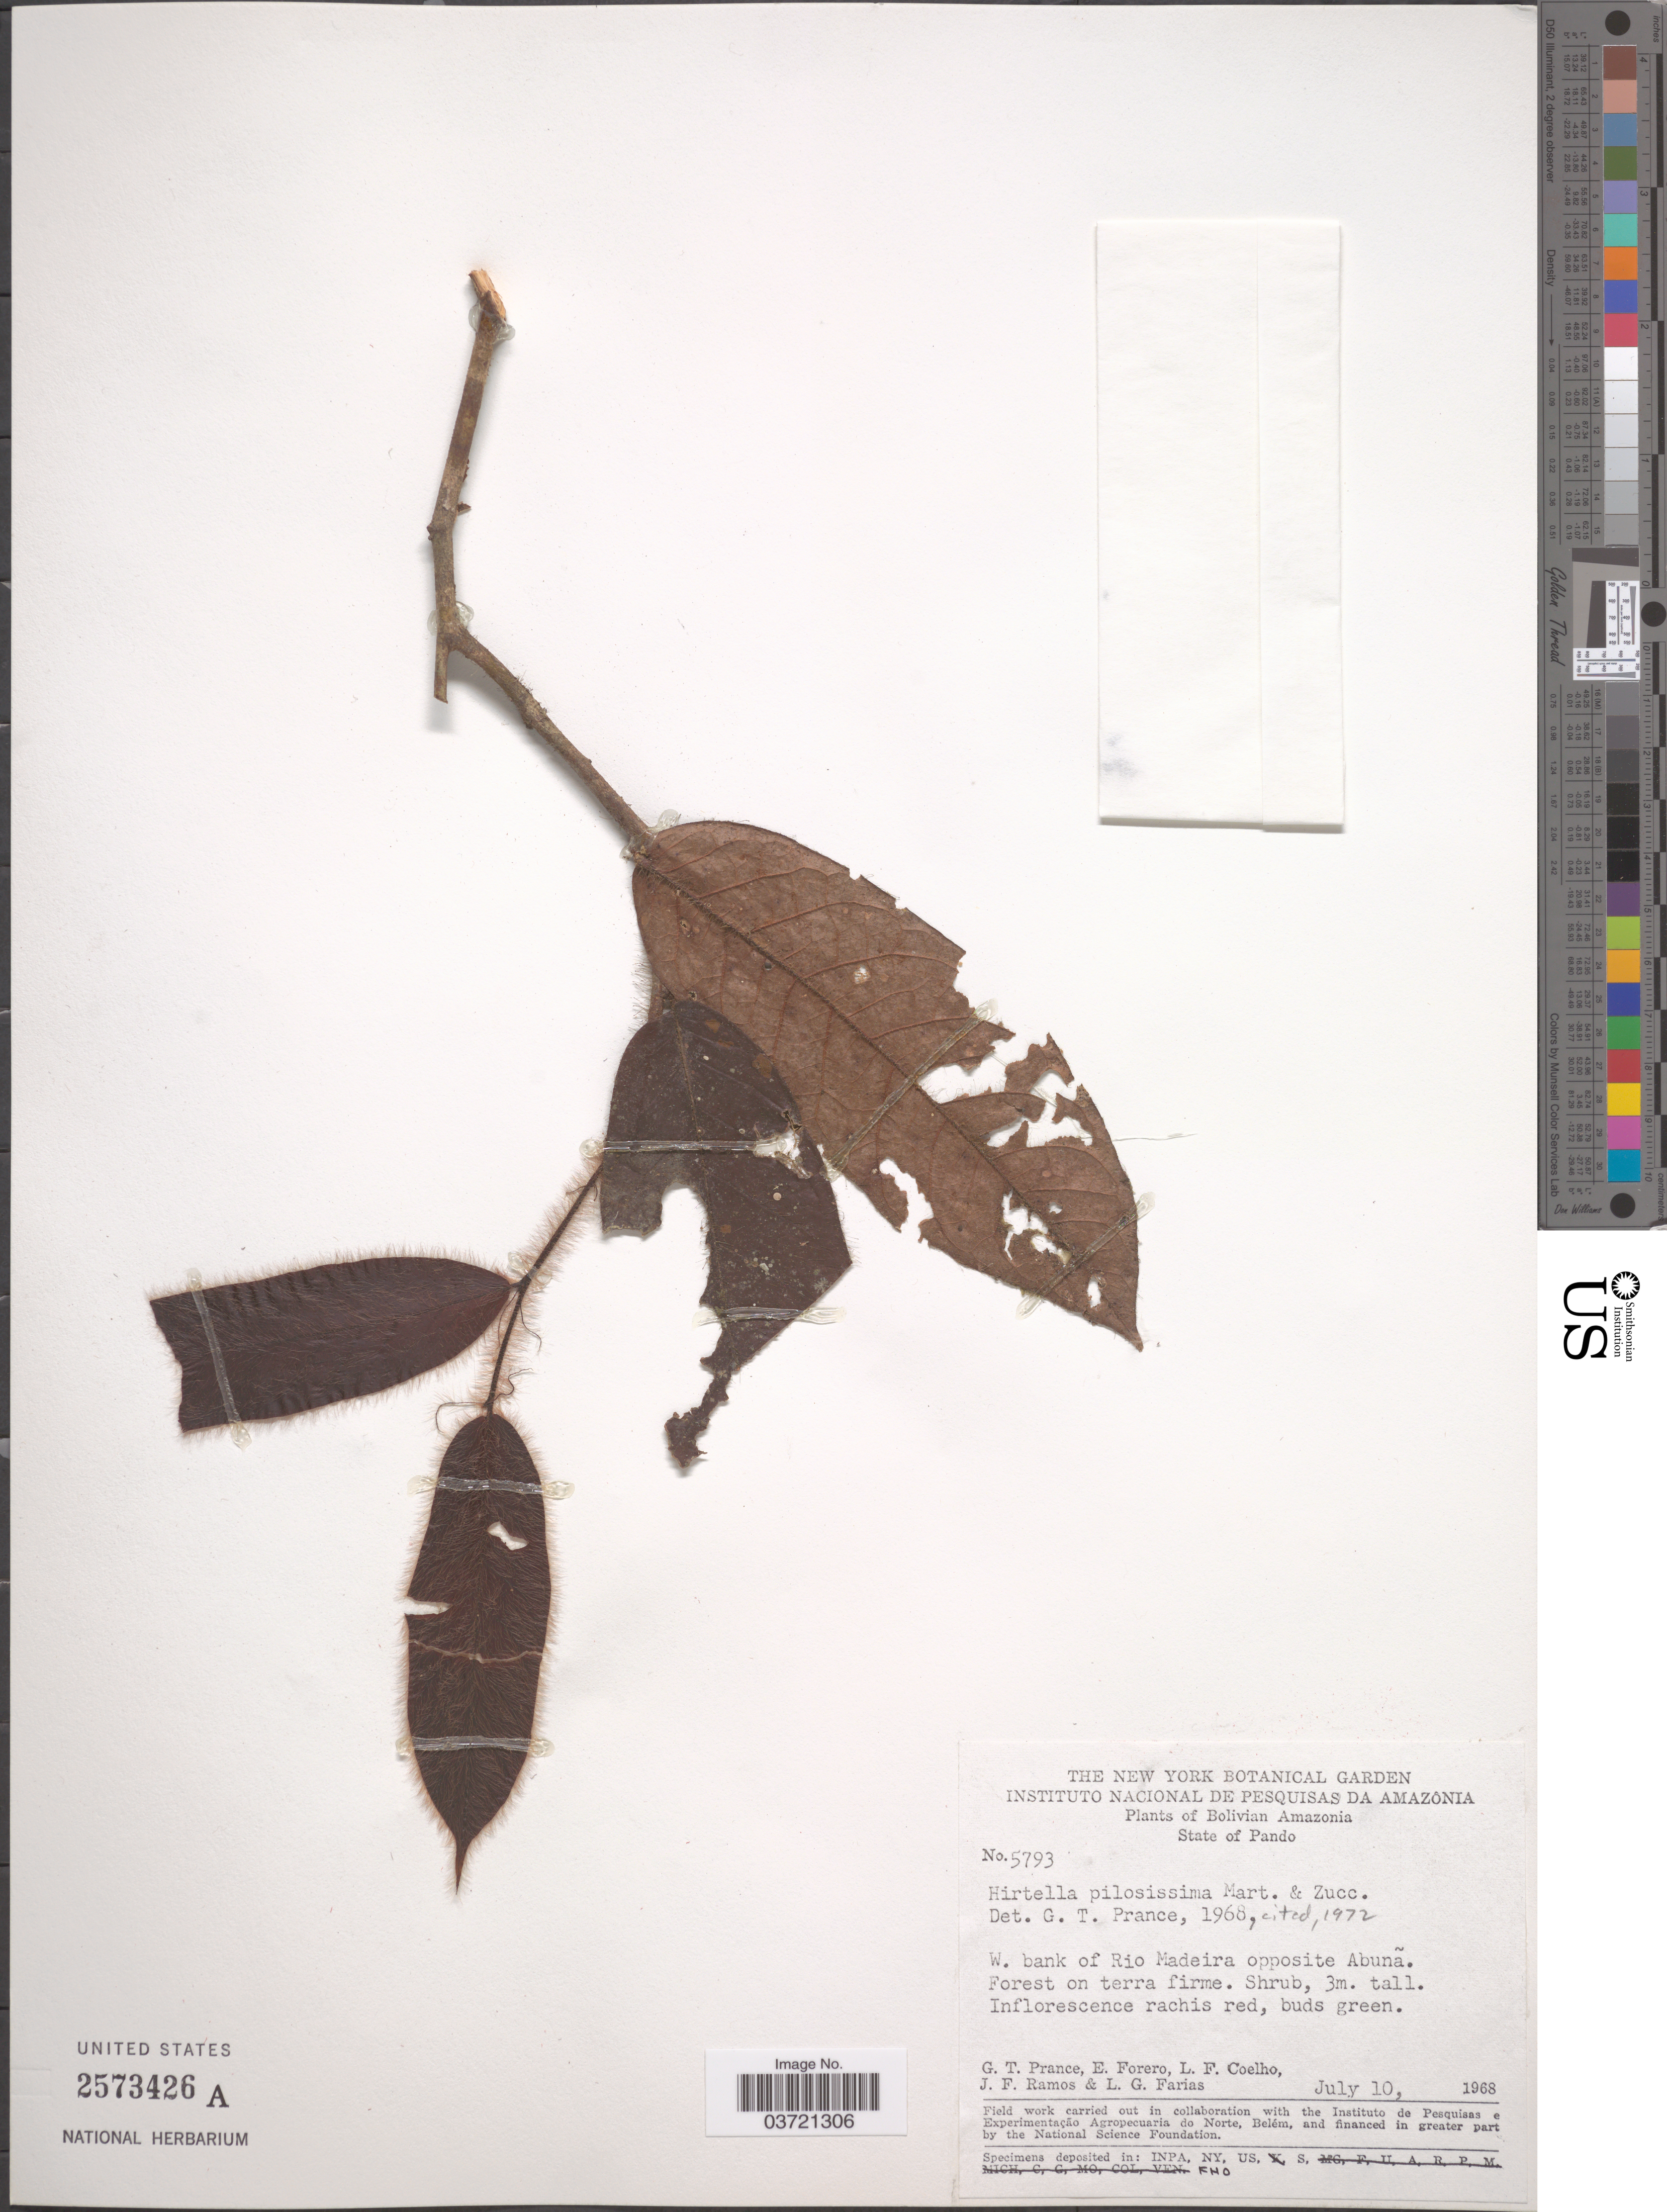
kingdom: Plantae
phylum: Tracheophyta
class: Magnoliopsida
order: Malpighiales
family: Chrysobalanaceae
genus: Hirtella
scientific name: Hirtella pilosissima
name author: Mart. & Zucc.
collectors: G. T. Prance, E. Forero, L. F. Coelho, J. F. Ramos & L. G. Farias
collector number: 5793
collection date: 1968-07-10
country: Bolivia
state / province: Pando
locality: Bolivian Amazonia. W. bank of Rio Madeira opposite Abuña.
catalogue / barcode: US 2573426A